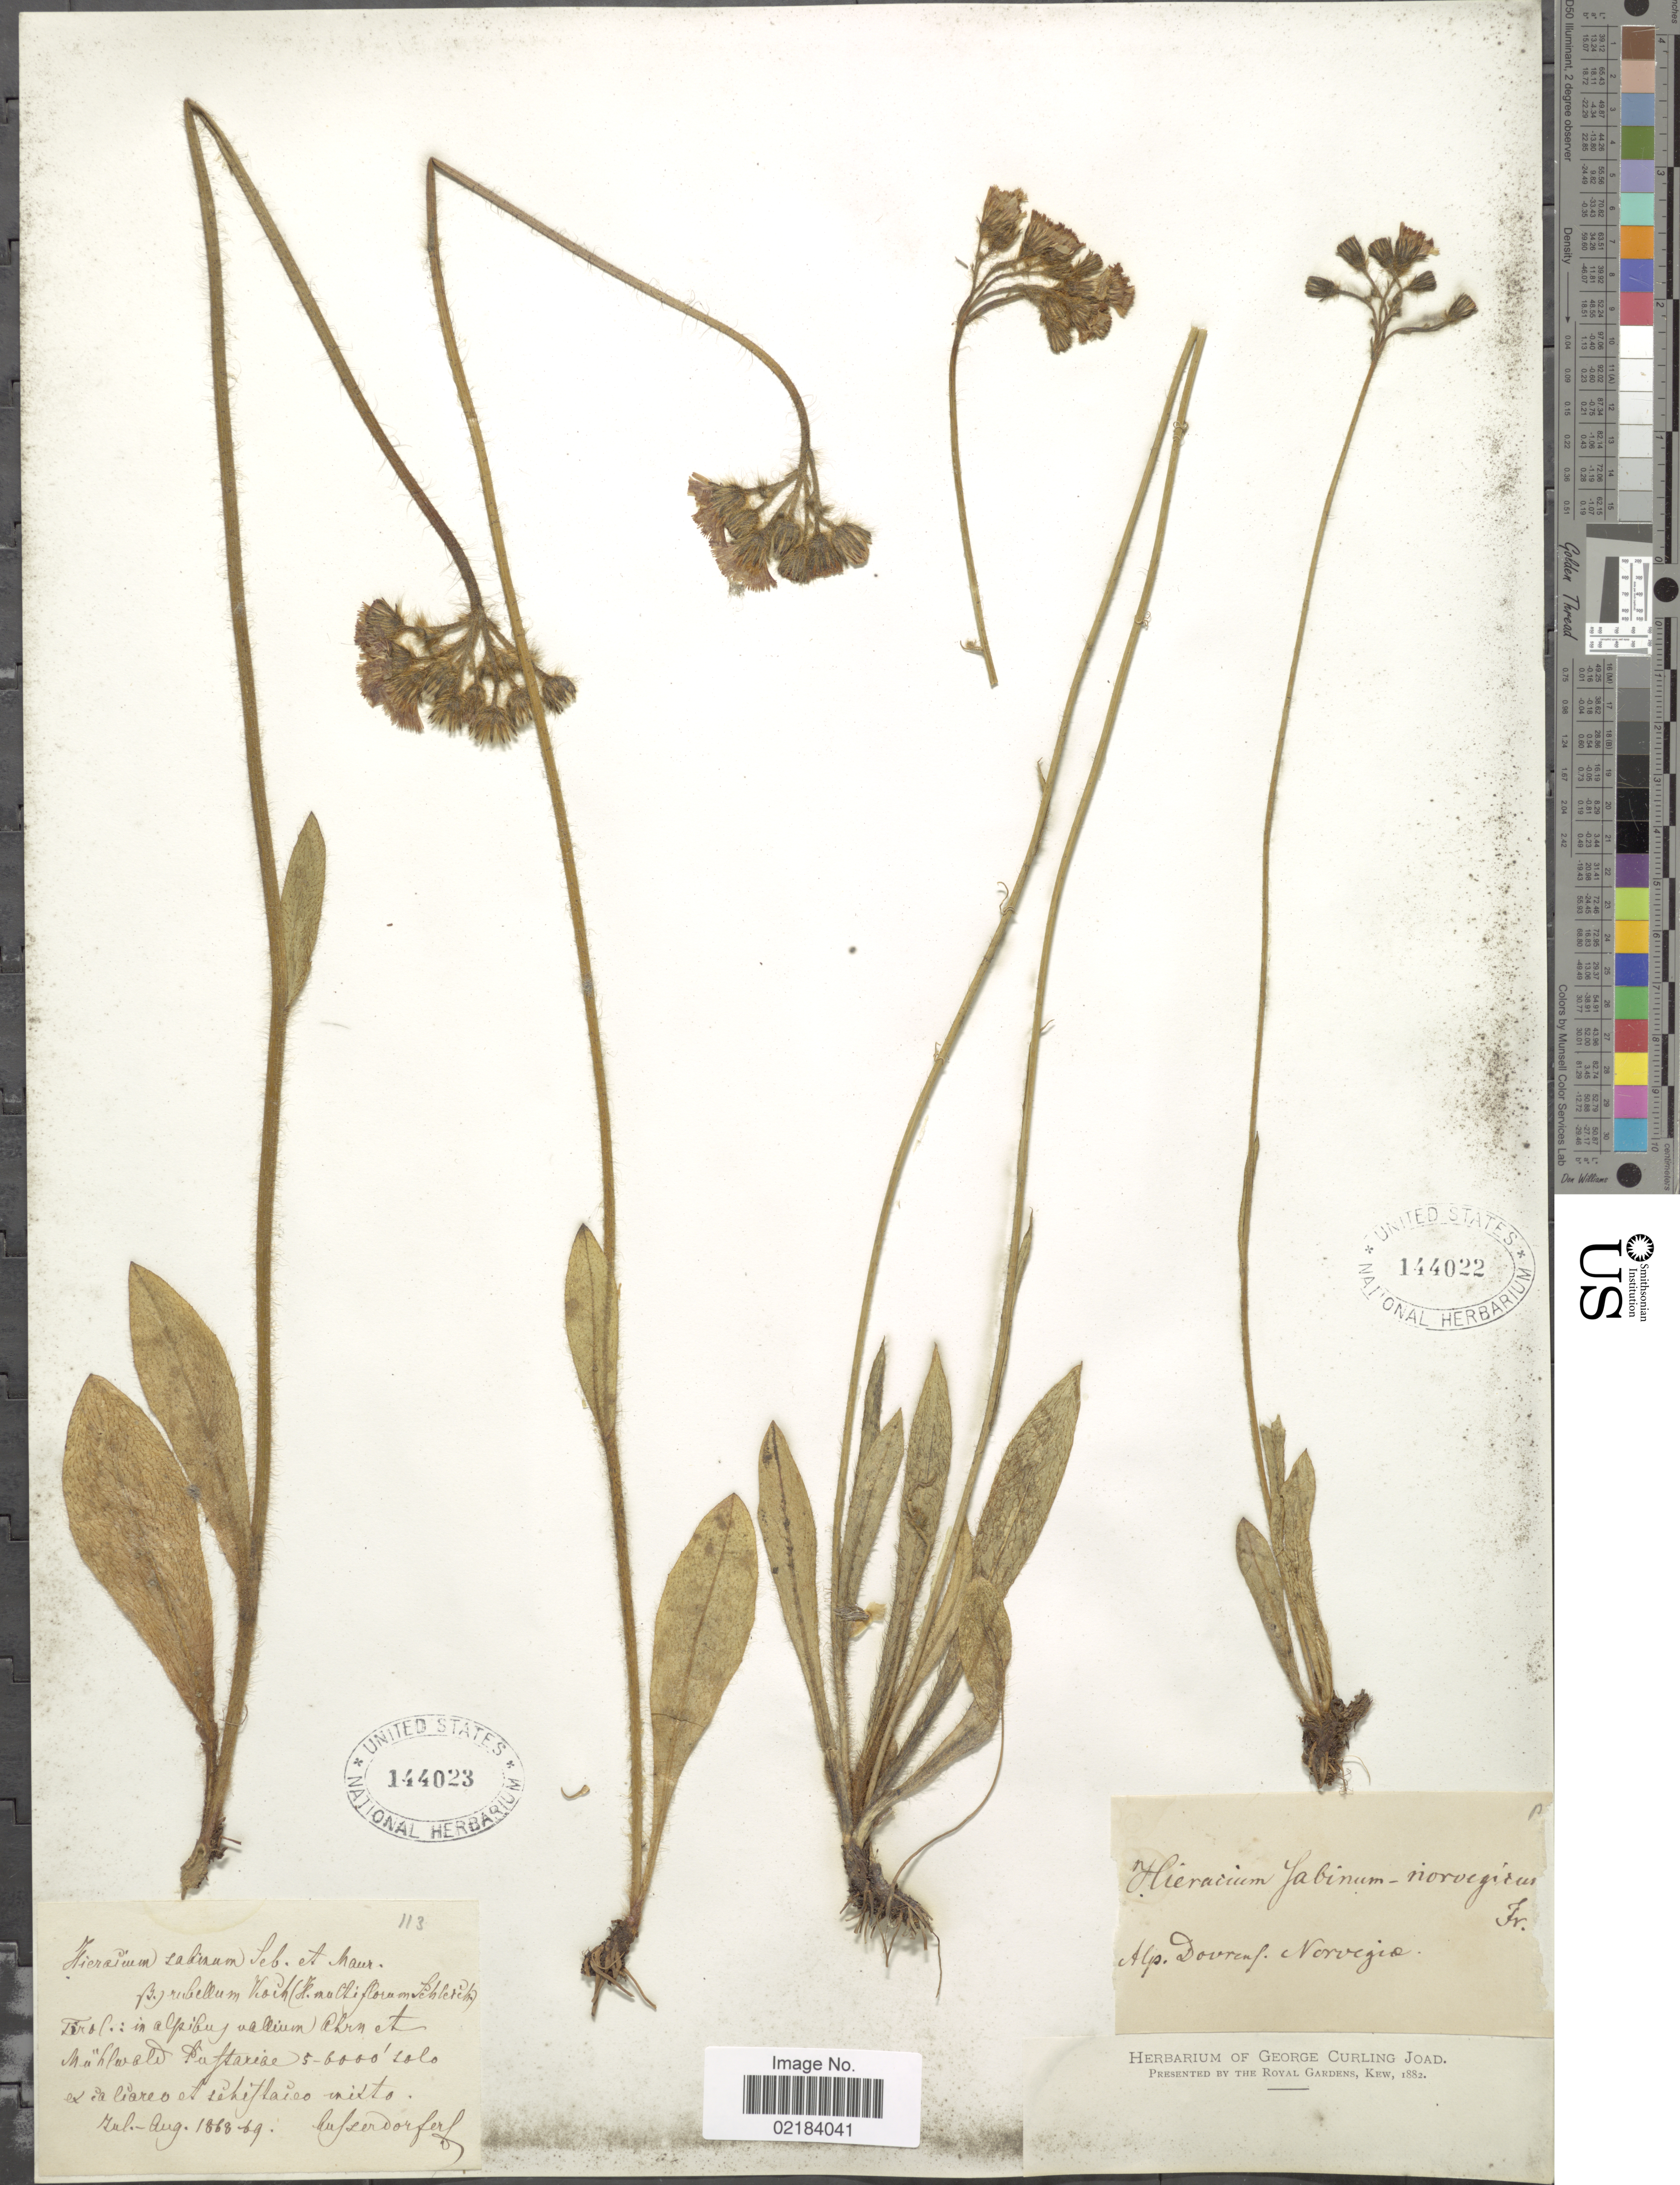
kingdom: Plantae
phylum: Tracheophyta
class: Magnoliopsida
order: Asterales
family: Asteraceae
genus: Hieracium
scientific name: Hieracium sabinum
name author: Sebast.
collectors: Aufsersdorfer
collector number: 113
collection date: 1868-07/1868-08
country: Austria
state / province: Tirol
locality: In alpibus vallium [illegible text] et Nühlwald [illegible text]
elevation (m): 1524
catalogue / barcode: US 144023